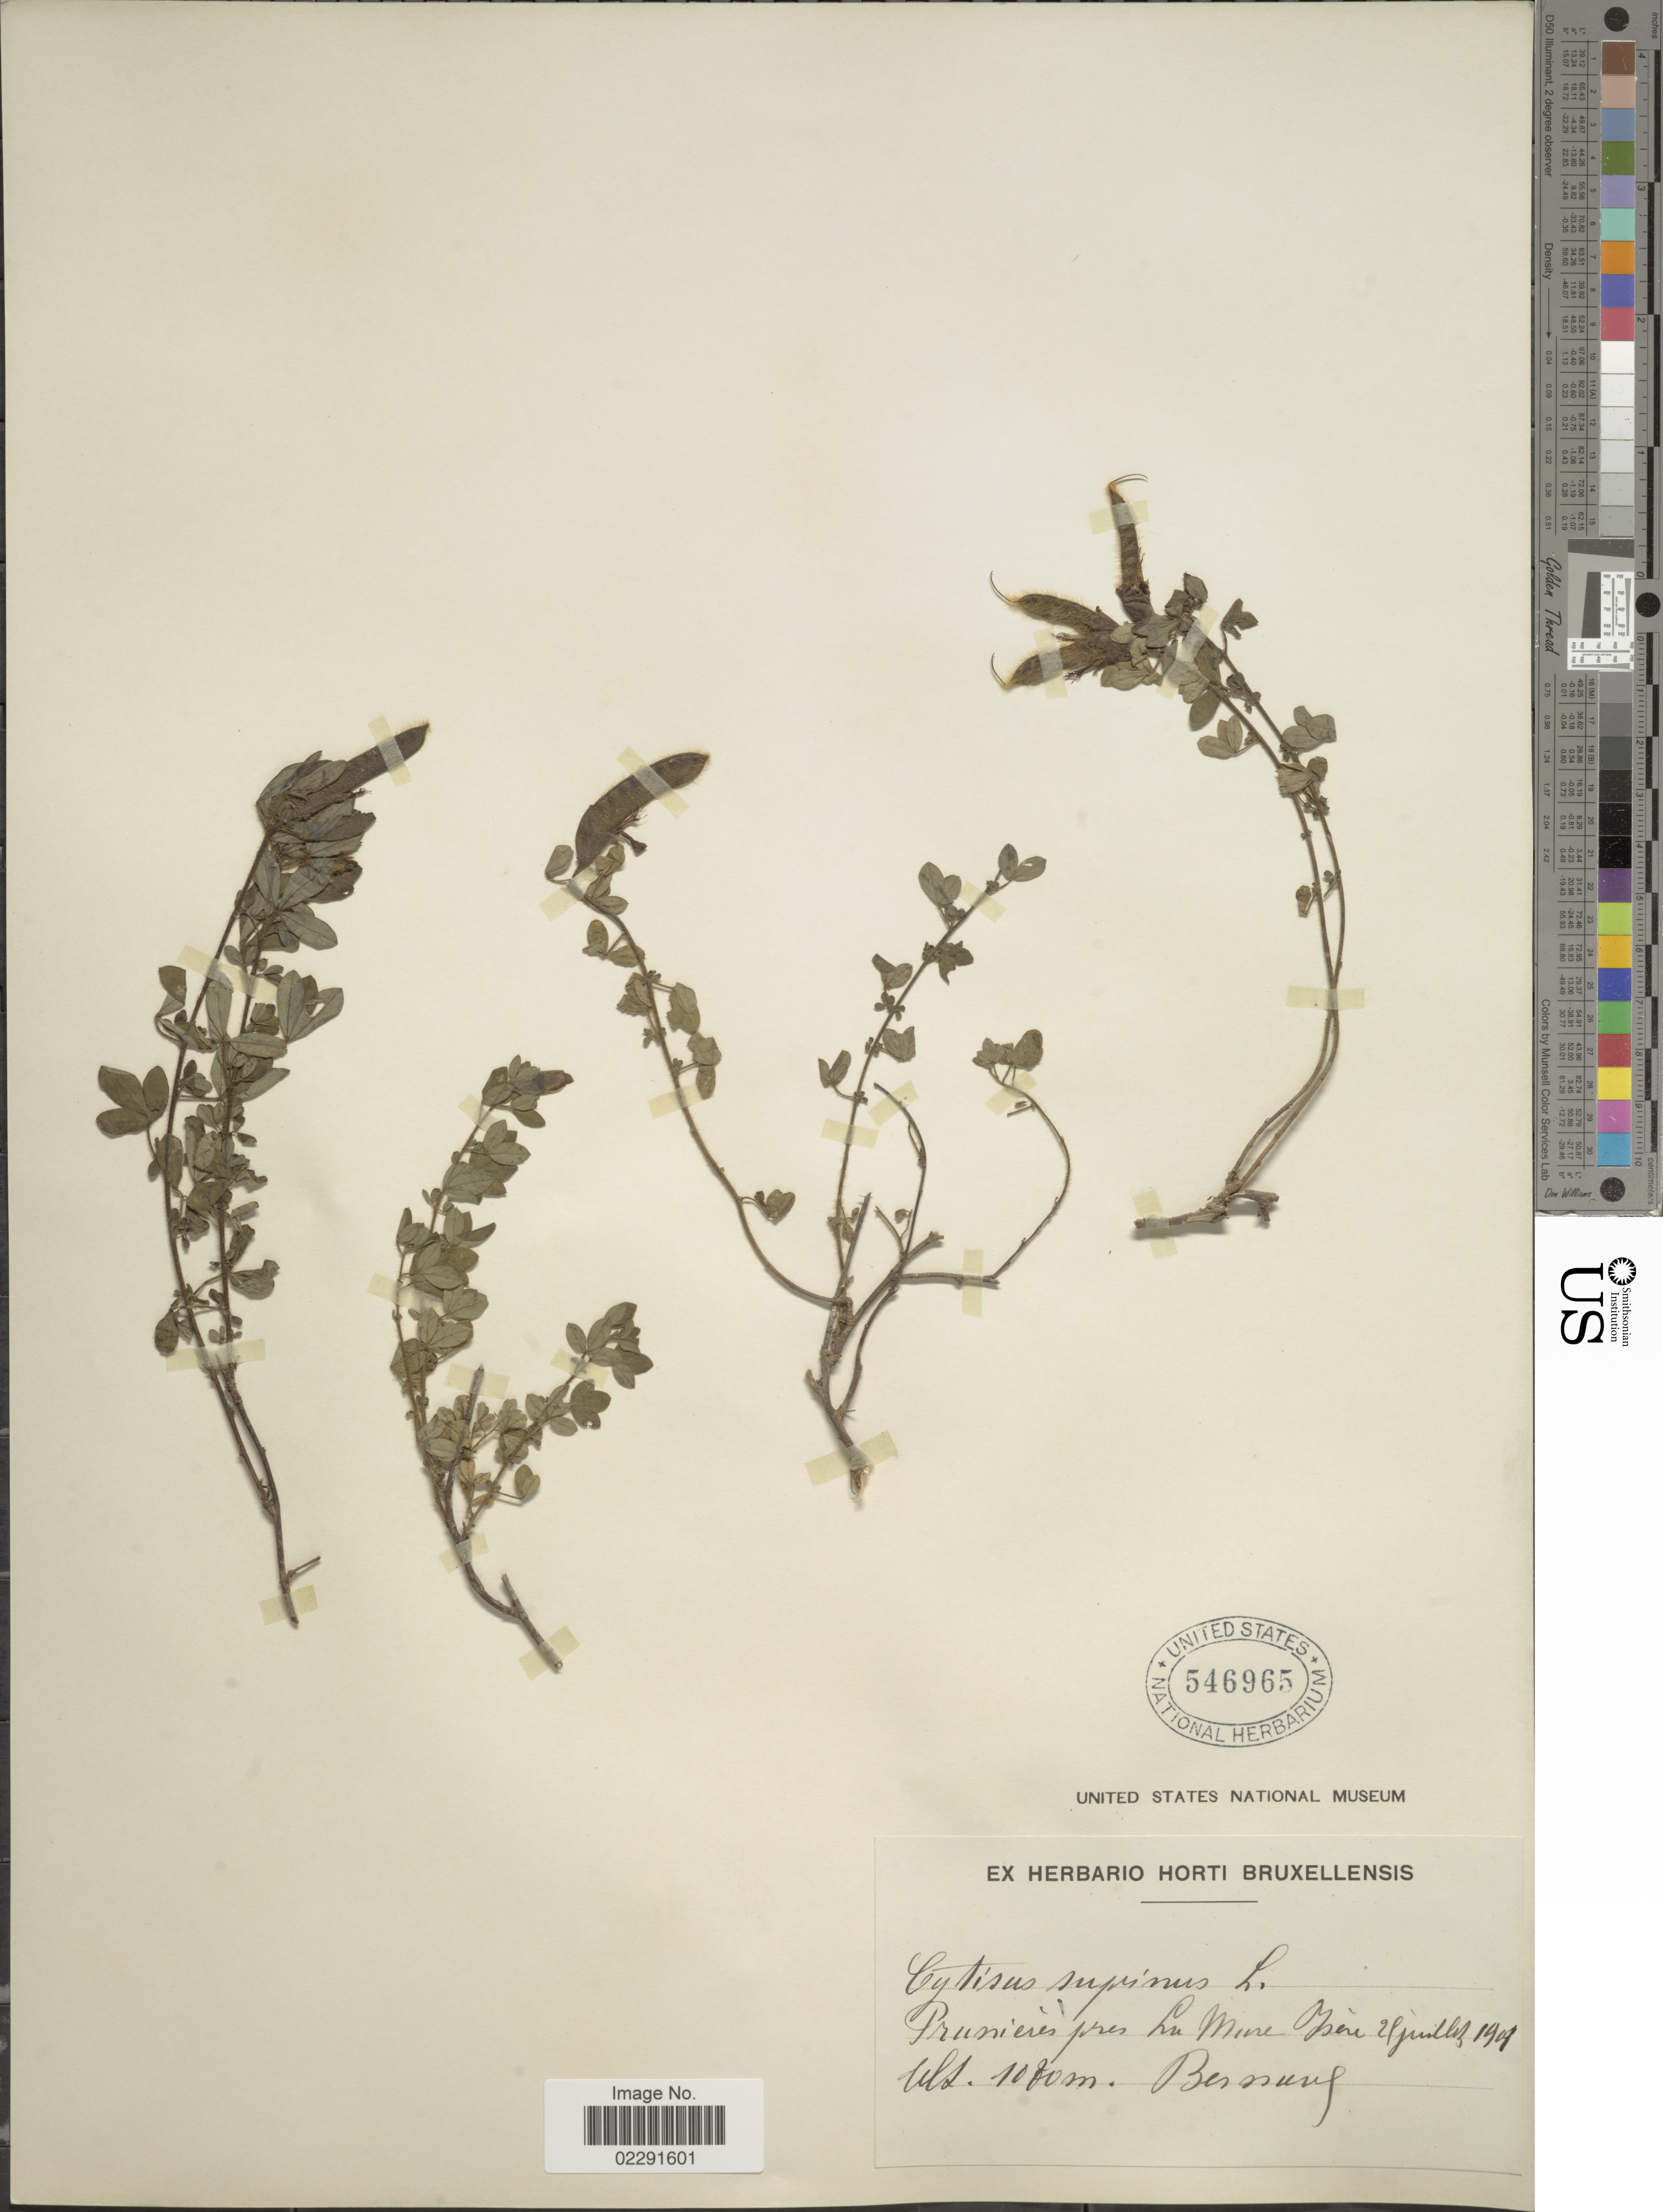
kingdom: Plantae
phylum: Tracheophyta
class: Magnoliopsida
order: Fabales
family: Fabaceae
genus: Cytisus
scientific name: Cytisus supinus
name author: L.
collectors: Bernung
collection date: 1901-07-21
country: France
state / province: Auvergne-Rhône-Alpes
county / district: Isère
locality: Prunieres pres Lu Mine Isere. [interpreted]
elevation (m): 1080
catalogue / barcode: US 546965